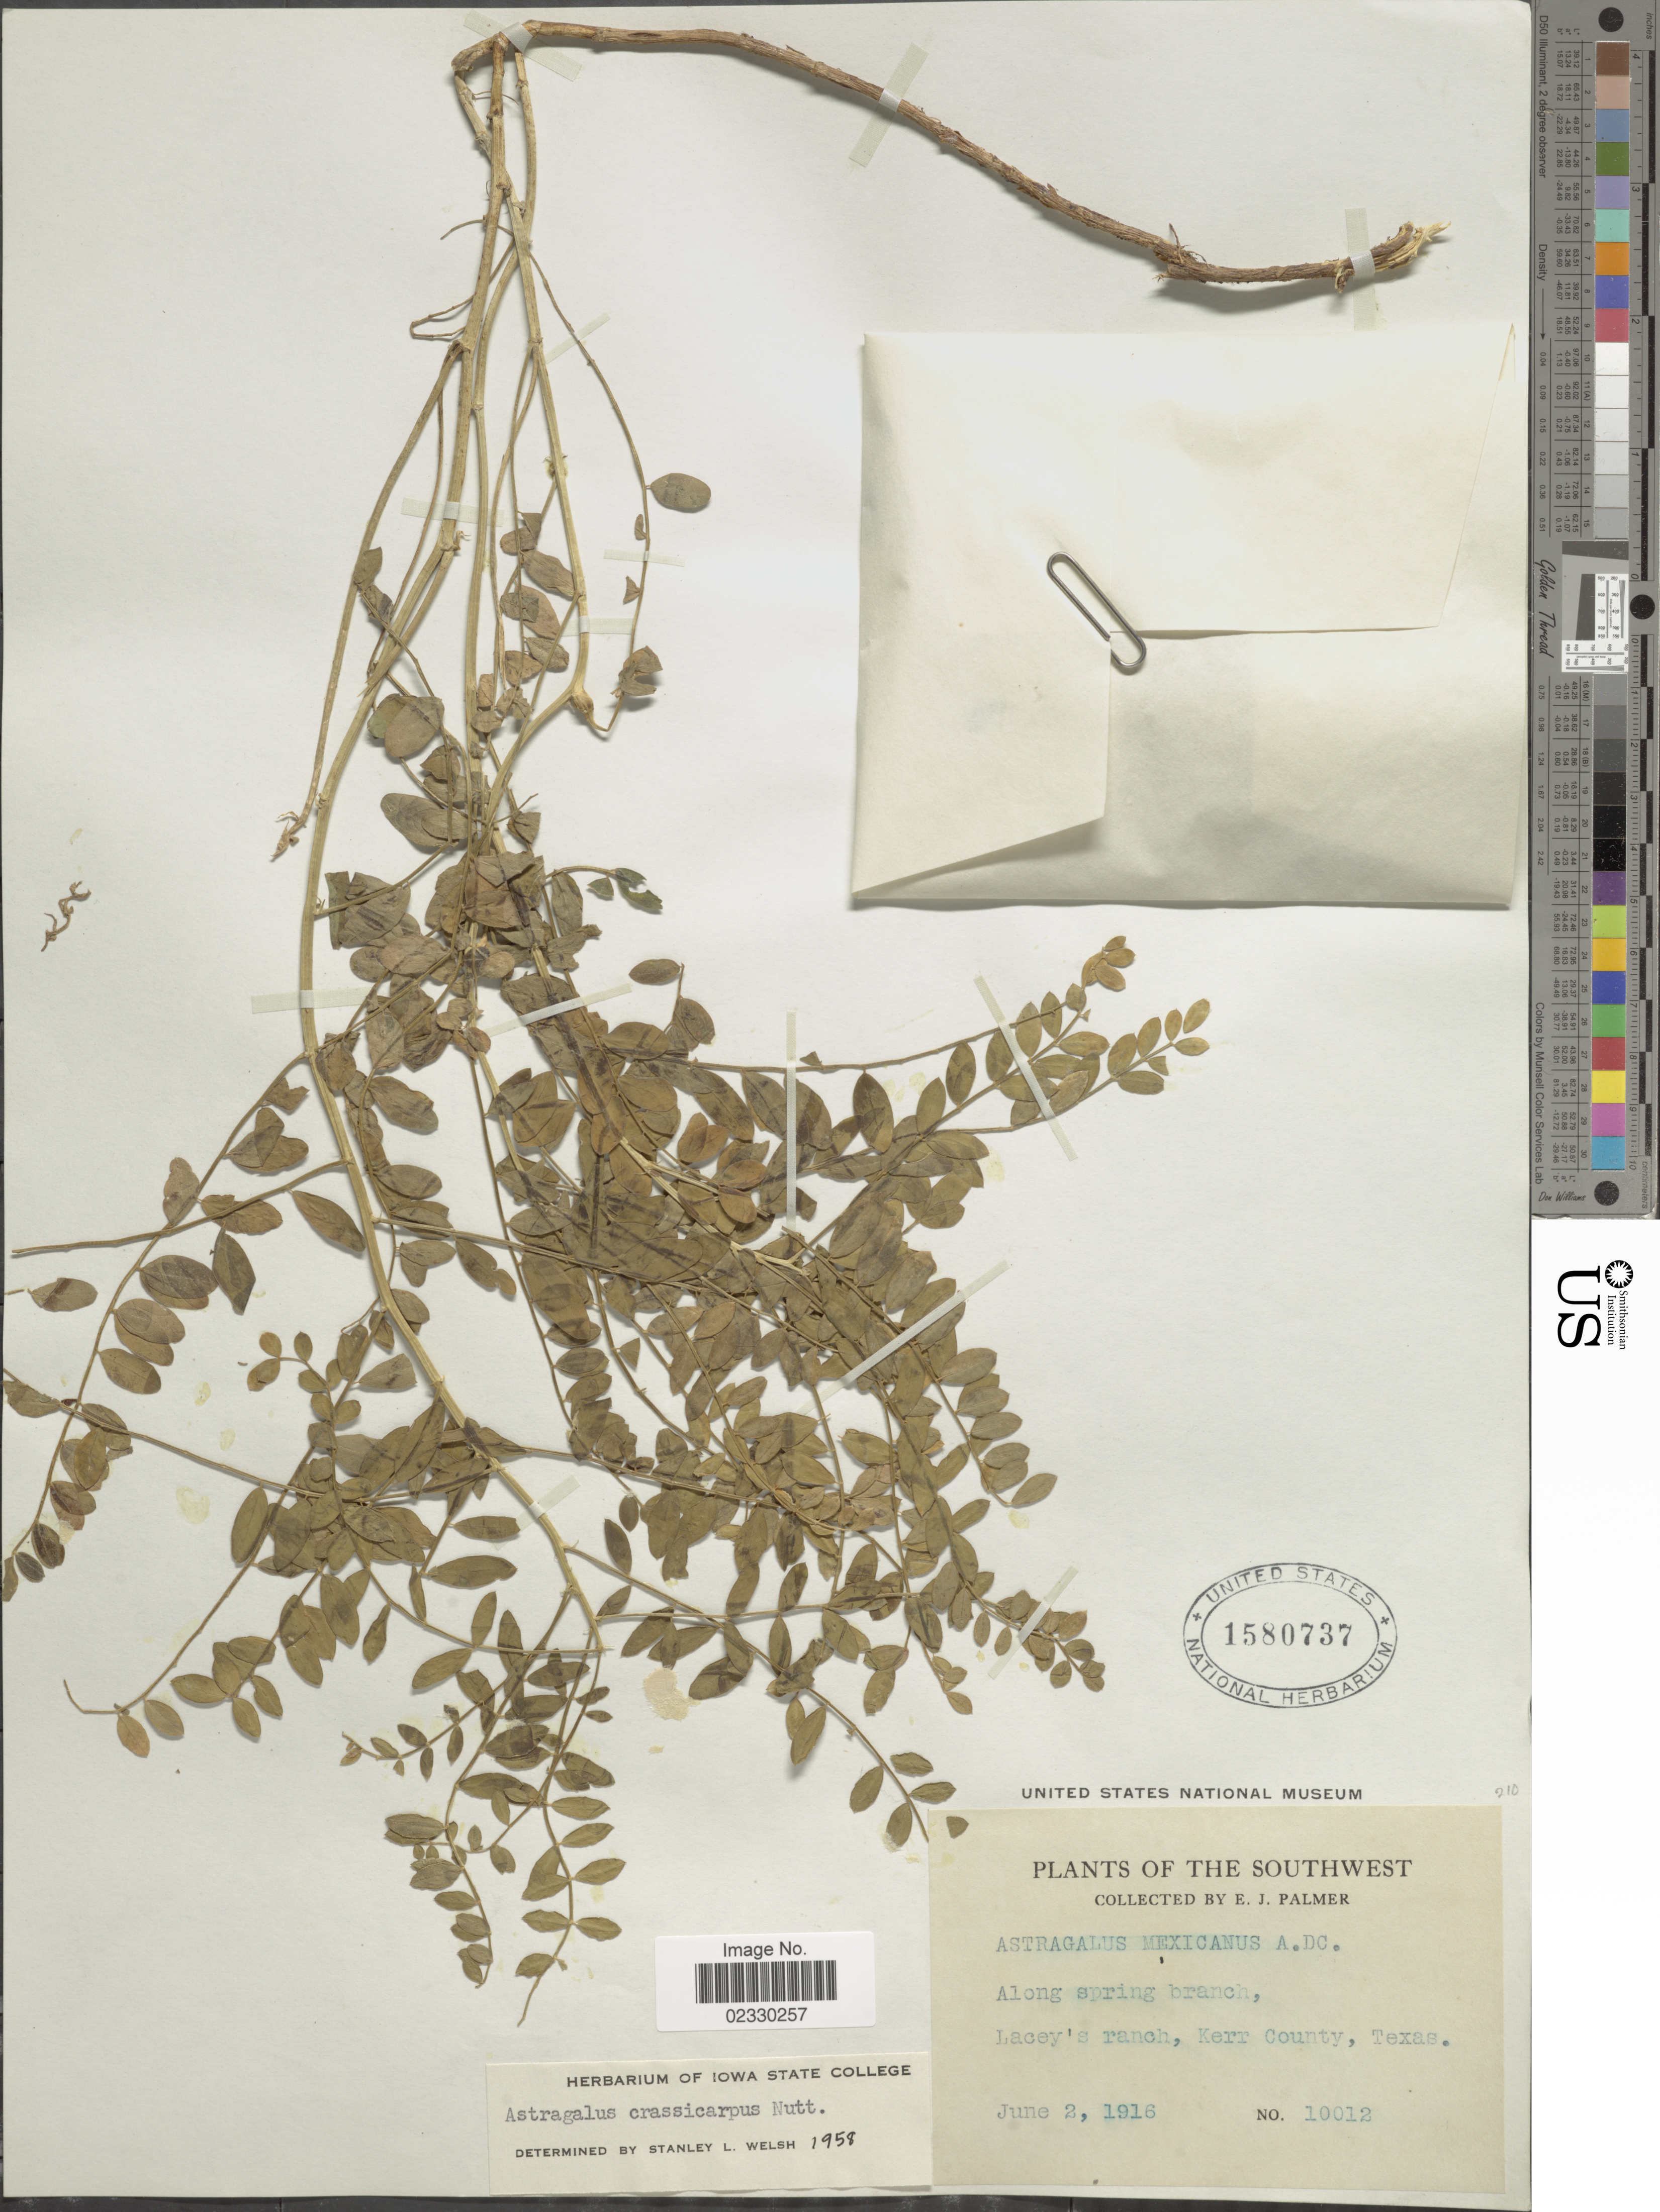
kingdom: Plantae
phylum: Tracheophyta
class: Magnoliopsida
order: Fabales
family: Fabaceae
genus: Astragalus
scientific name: Astragalus crassicarpus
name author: Nutt.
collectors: E. J. Palmer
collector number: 10012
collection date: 1916-06-02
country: United States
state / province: Texas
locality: The Southwest, Along spring branch, Lacey's ranch, Kerr County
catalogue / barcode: US 1580737